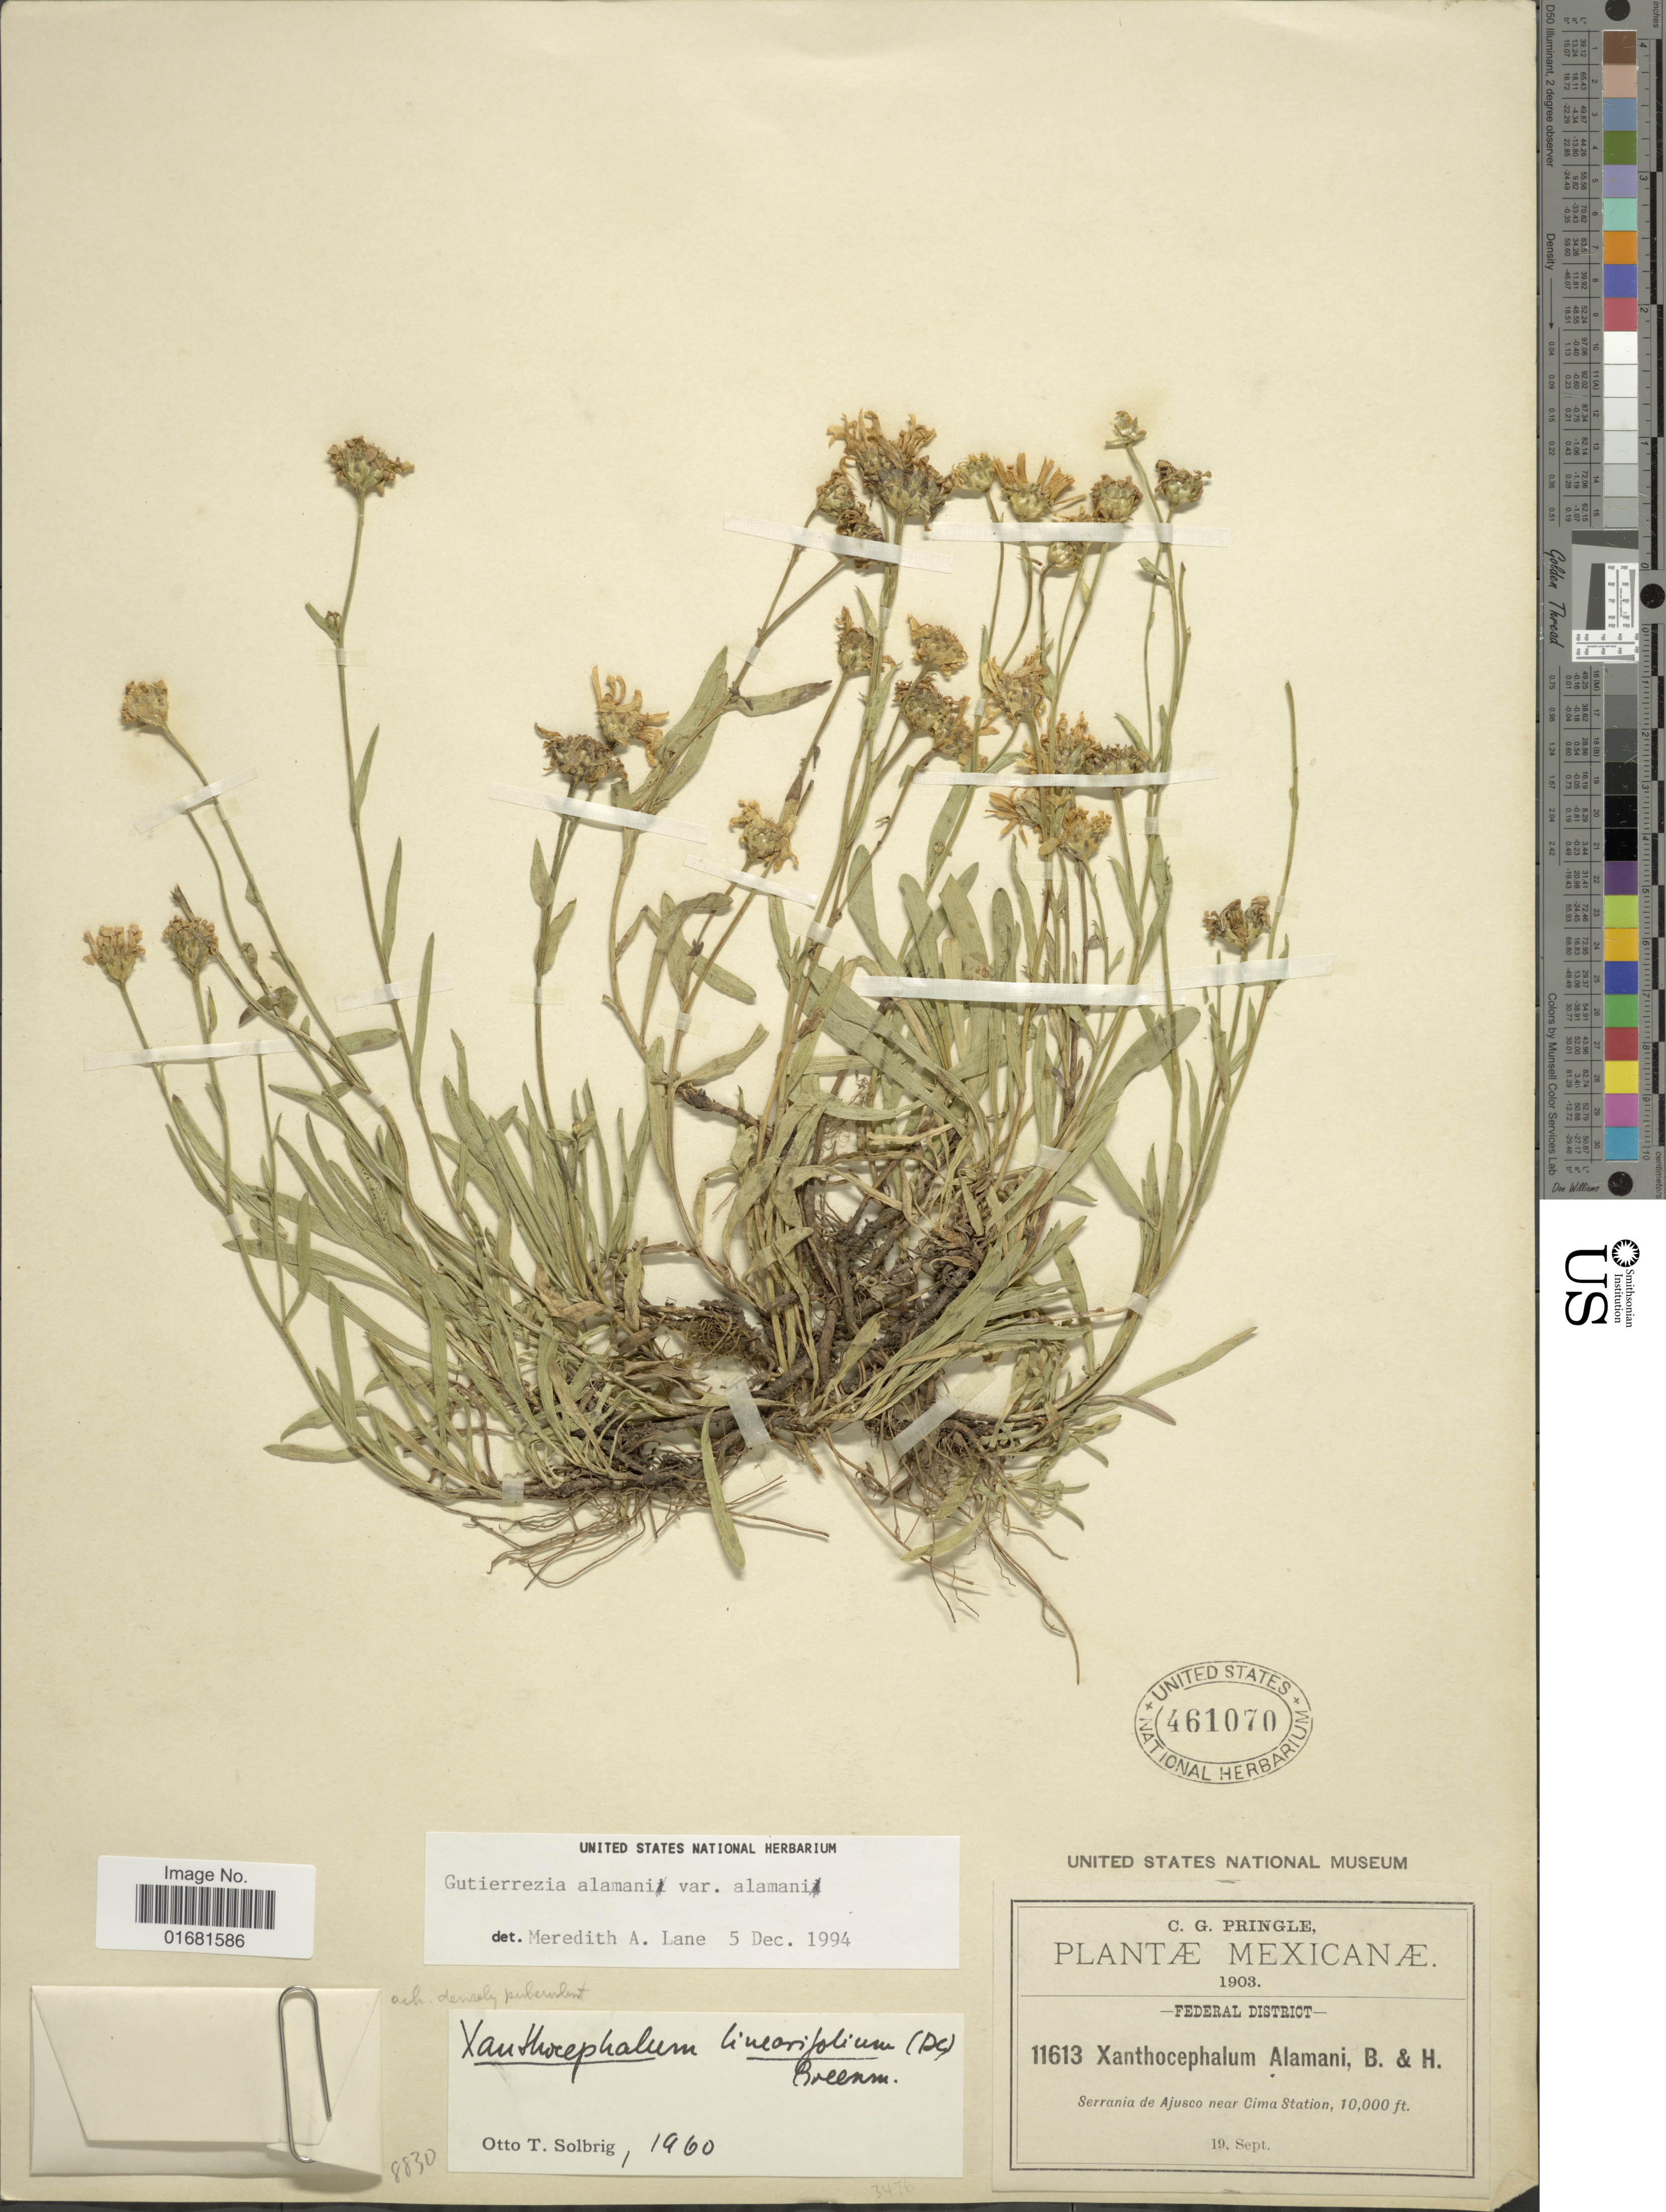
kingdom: Plantae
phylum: Tracheophyta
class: Magnoliopsida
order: Asterales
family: Asteraceae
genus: Gutierrezia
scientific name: Gutierrezia alamanii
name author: A. Gray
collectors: C. G. Pringle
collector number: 11613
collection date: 1903-09-19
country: Mexico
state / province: Distrito Federal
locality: Federal District. Serrania de Ajusco near Cima Station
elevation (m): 3048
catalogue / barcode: US 461070